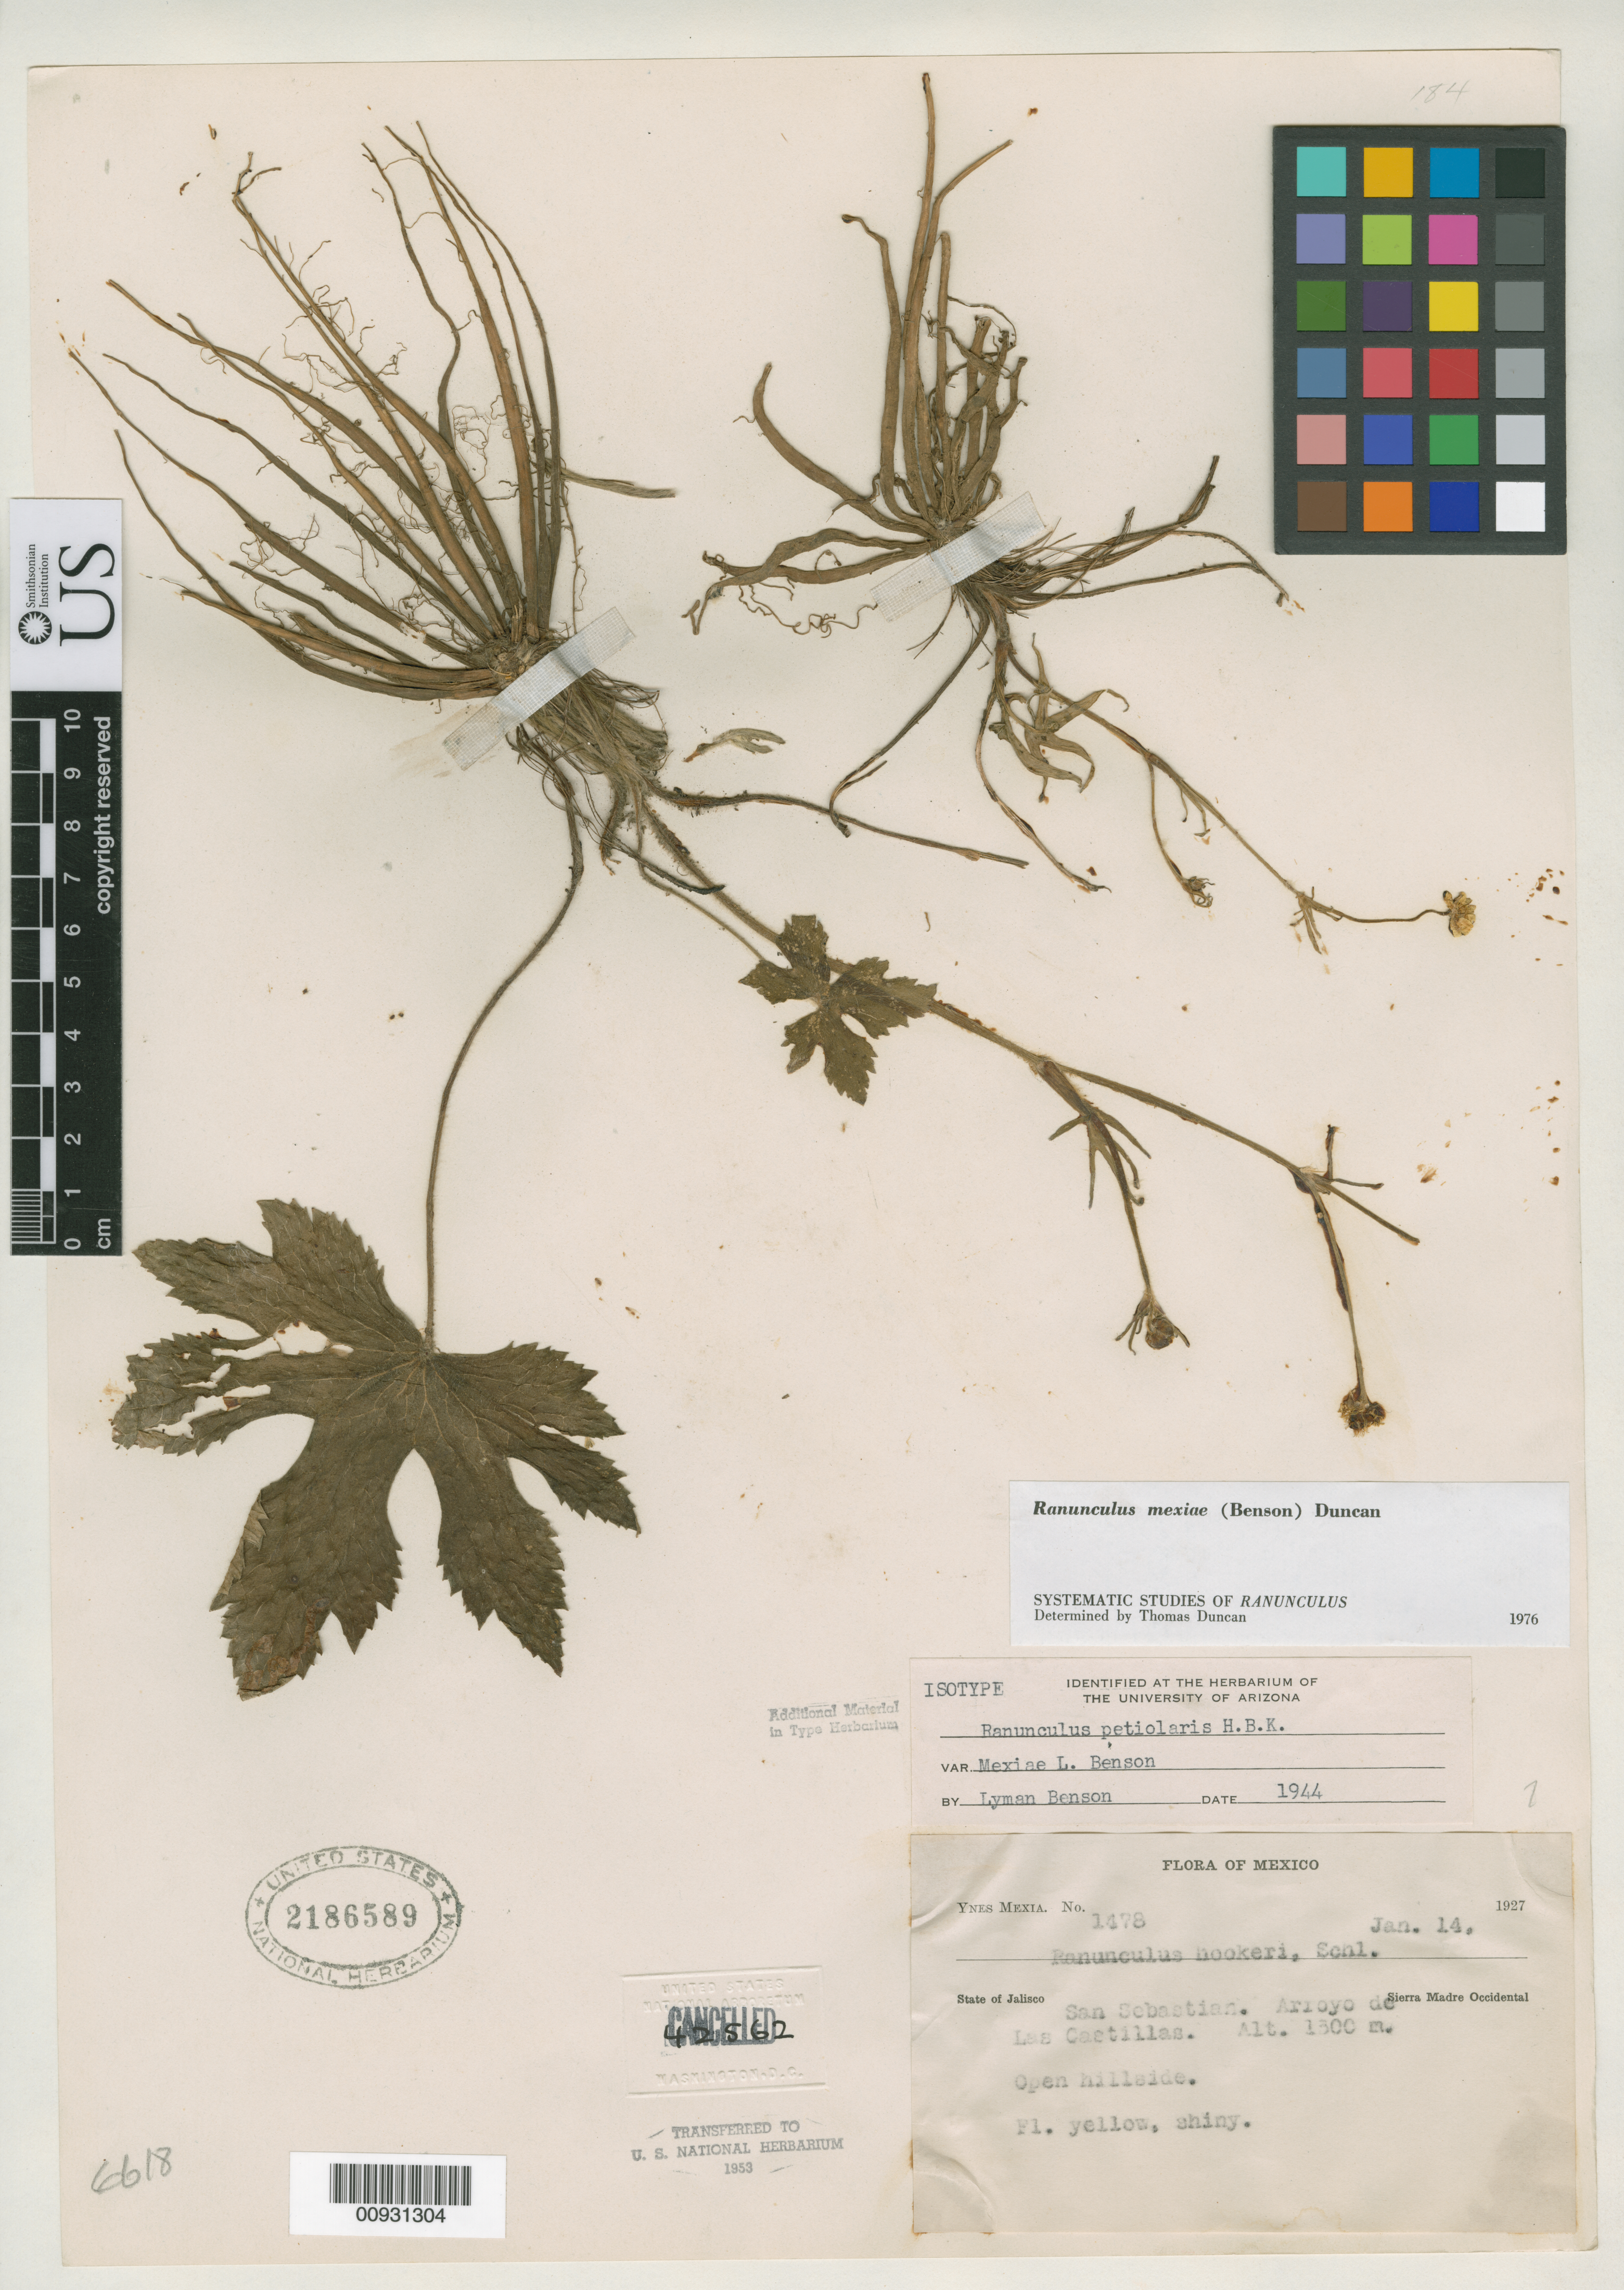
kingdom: Plantae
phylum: Tracheophyta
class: Magnoliopsida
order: Ranunculales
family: Ranunculaceae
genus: Ranunculus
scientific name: Ranunculus petiolaris var. mexiae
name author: L.D. Benson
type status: Isotype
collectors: Y. Mexia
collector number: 1478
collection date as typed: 14 Jan 1927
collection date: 1927-01-14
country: Mexico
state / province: Jalisco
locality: San Sebastián, Arroyo de Las Castillas.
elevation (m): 1500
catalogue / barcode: US 2186589